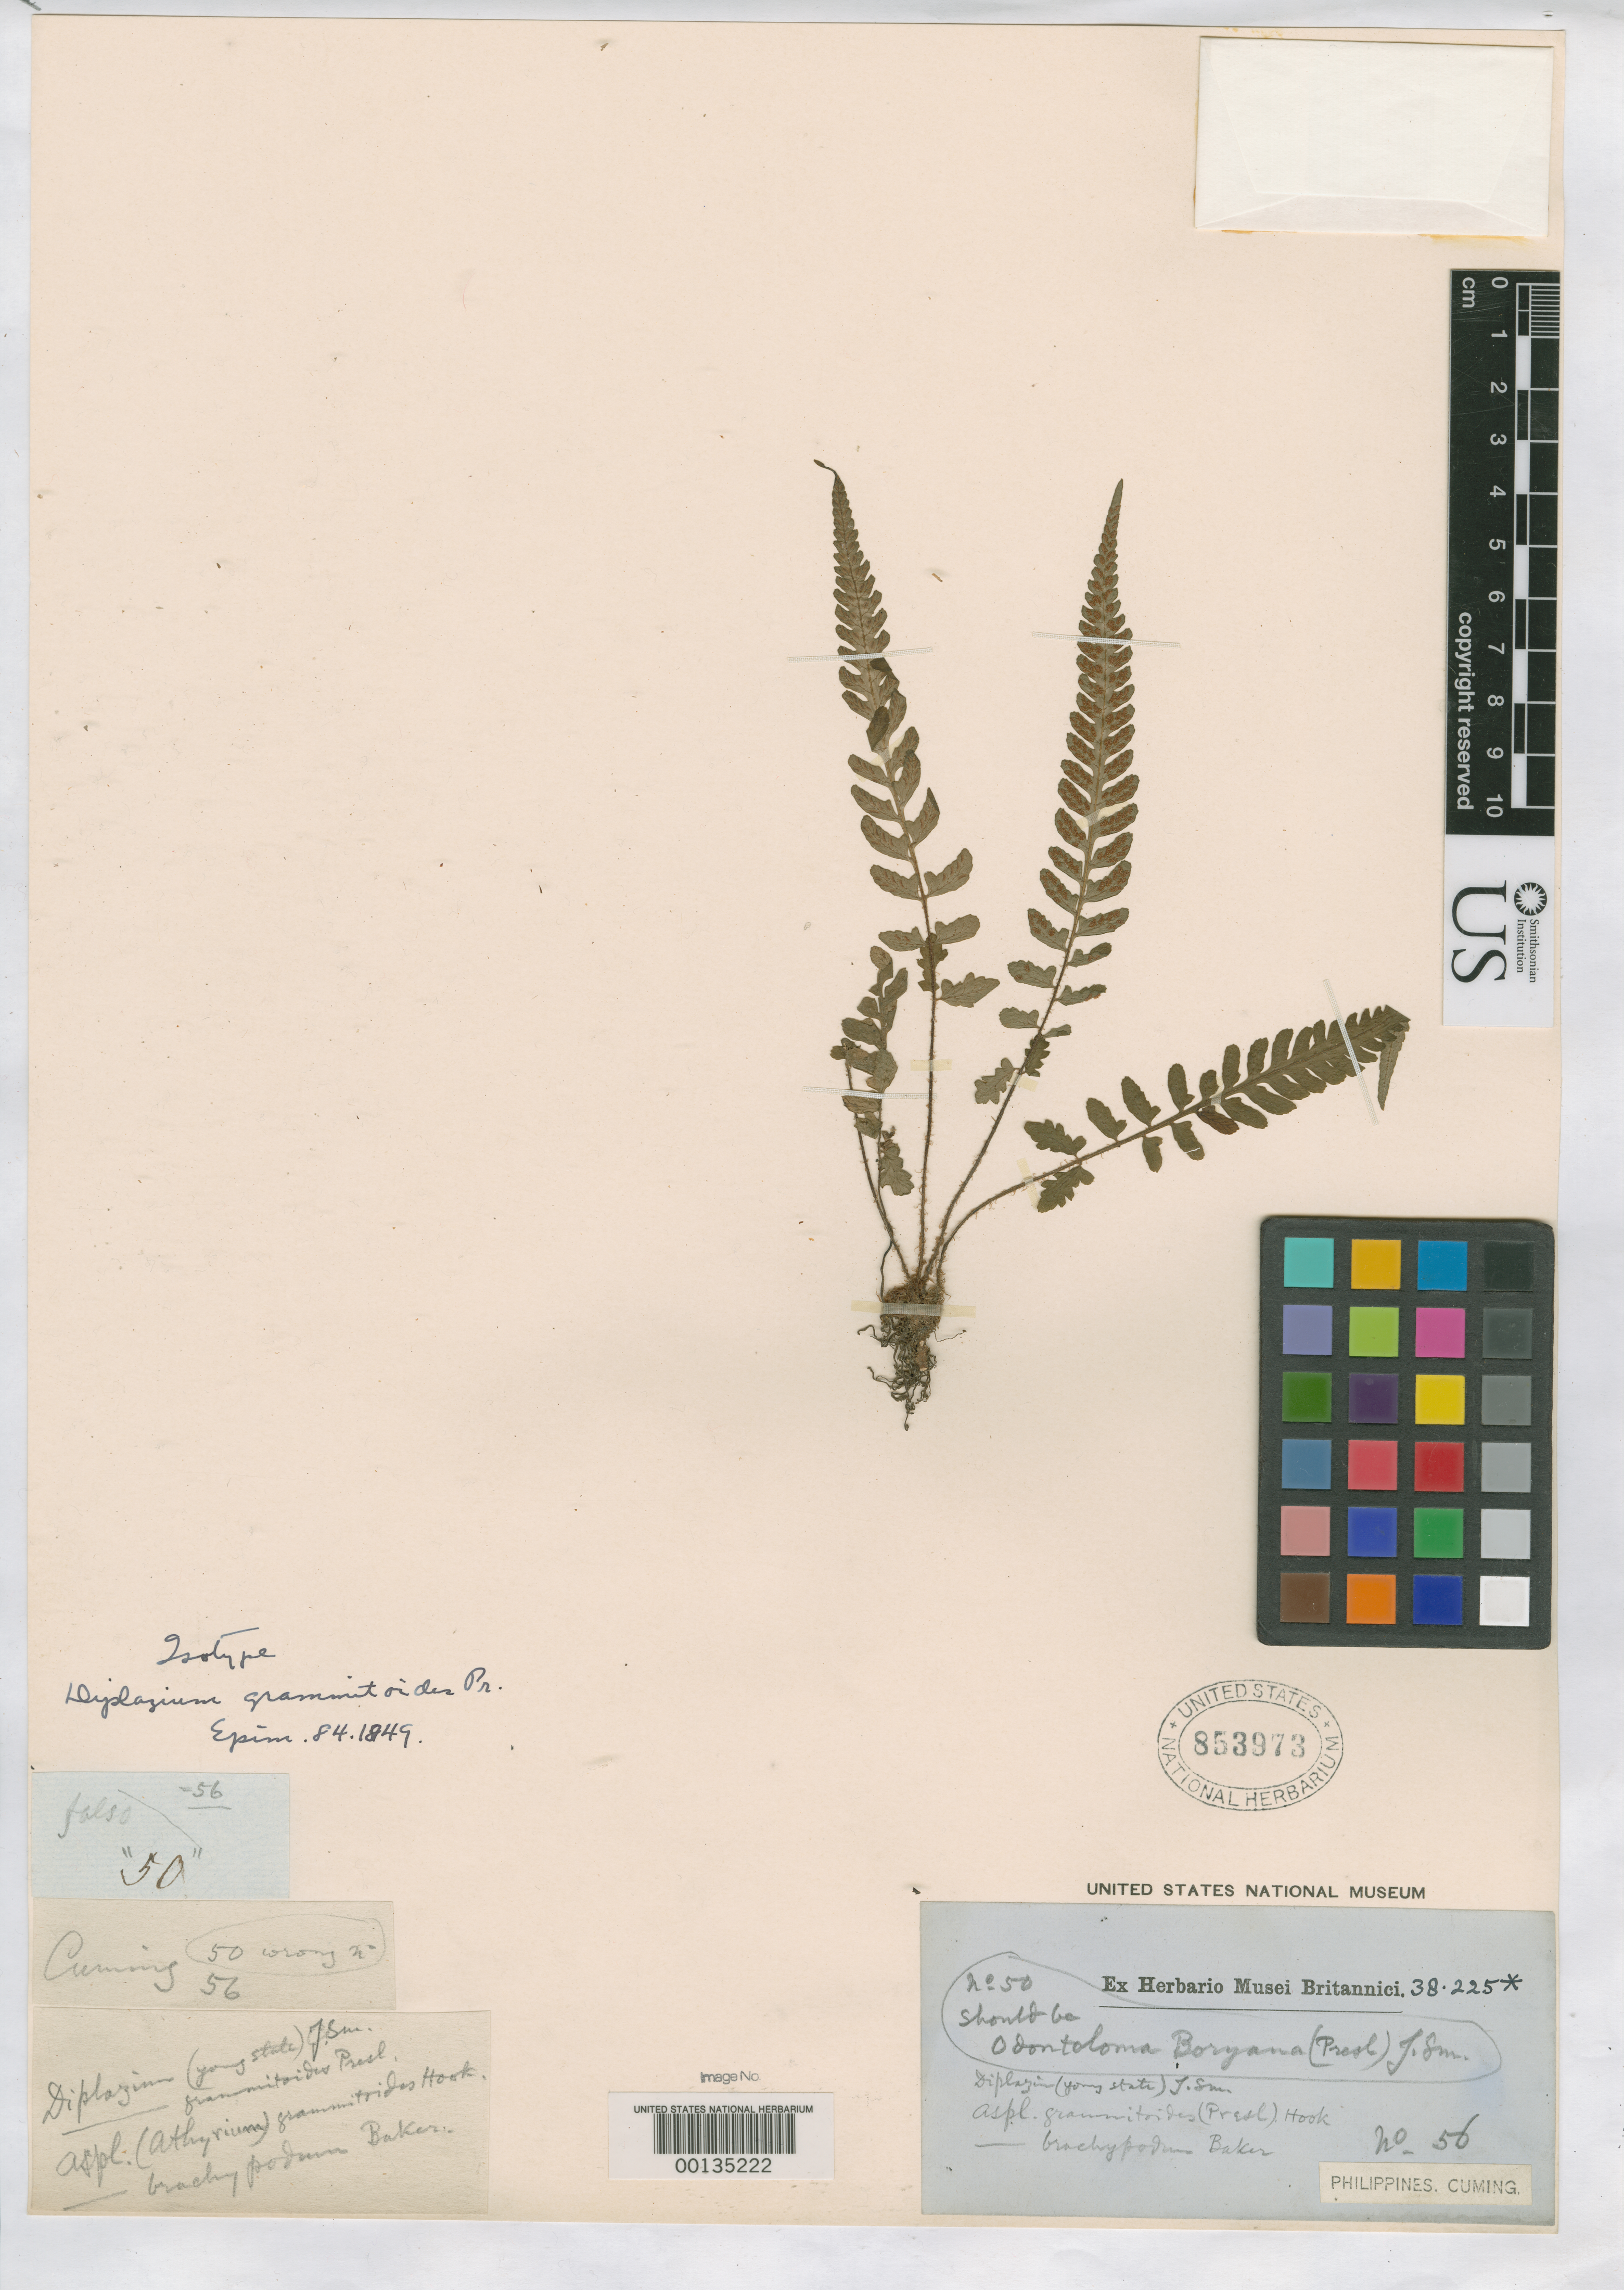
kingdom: Plantae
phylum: Tracheophyta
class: Polypodiopsida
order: Polypodiales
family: Athyriaceae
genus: Diplazium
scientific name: Diplazium graminitoides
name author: C. Presl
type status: Type Collection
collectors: H. Cuming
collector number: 56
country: Philippines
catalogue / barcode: US 853973